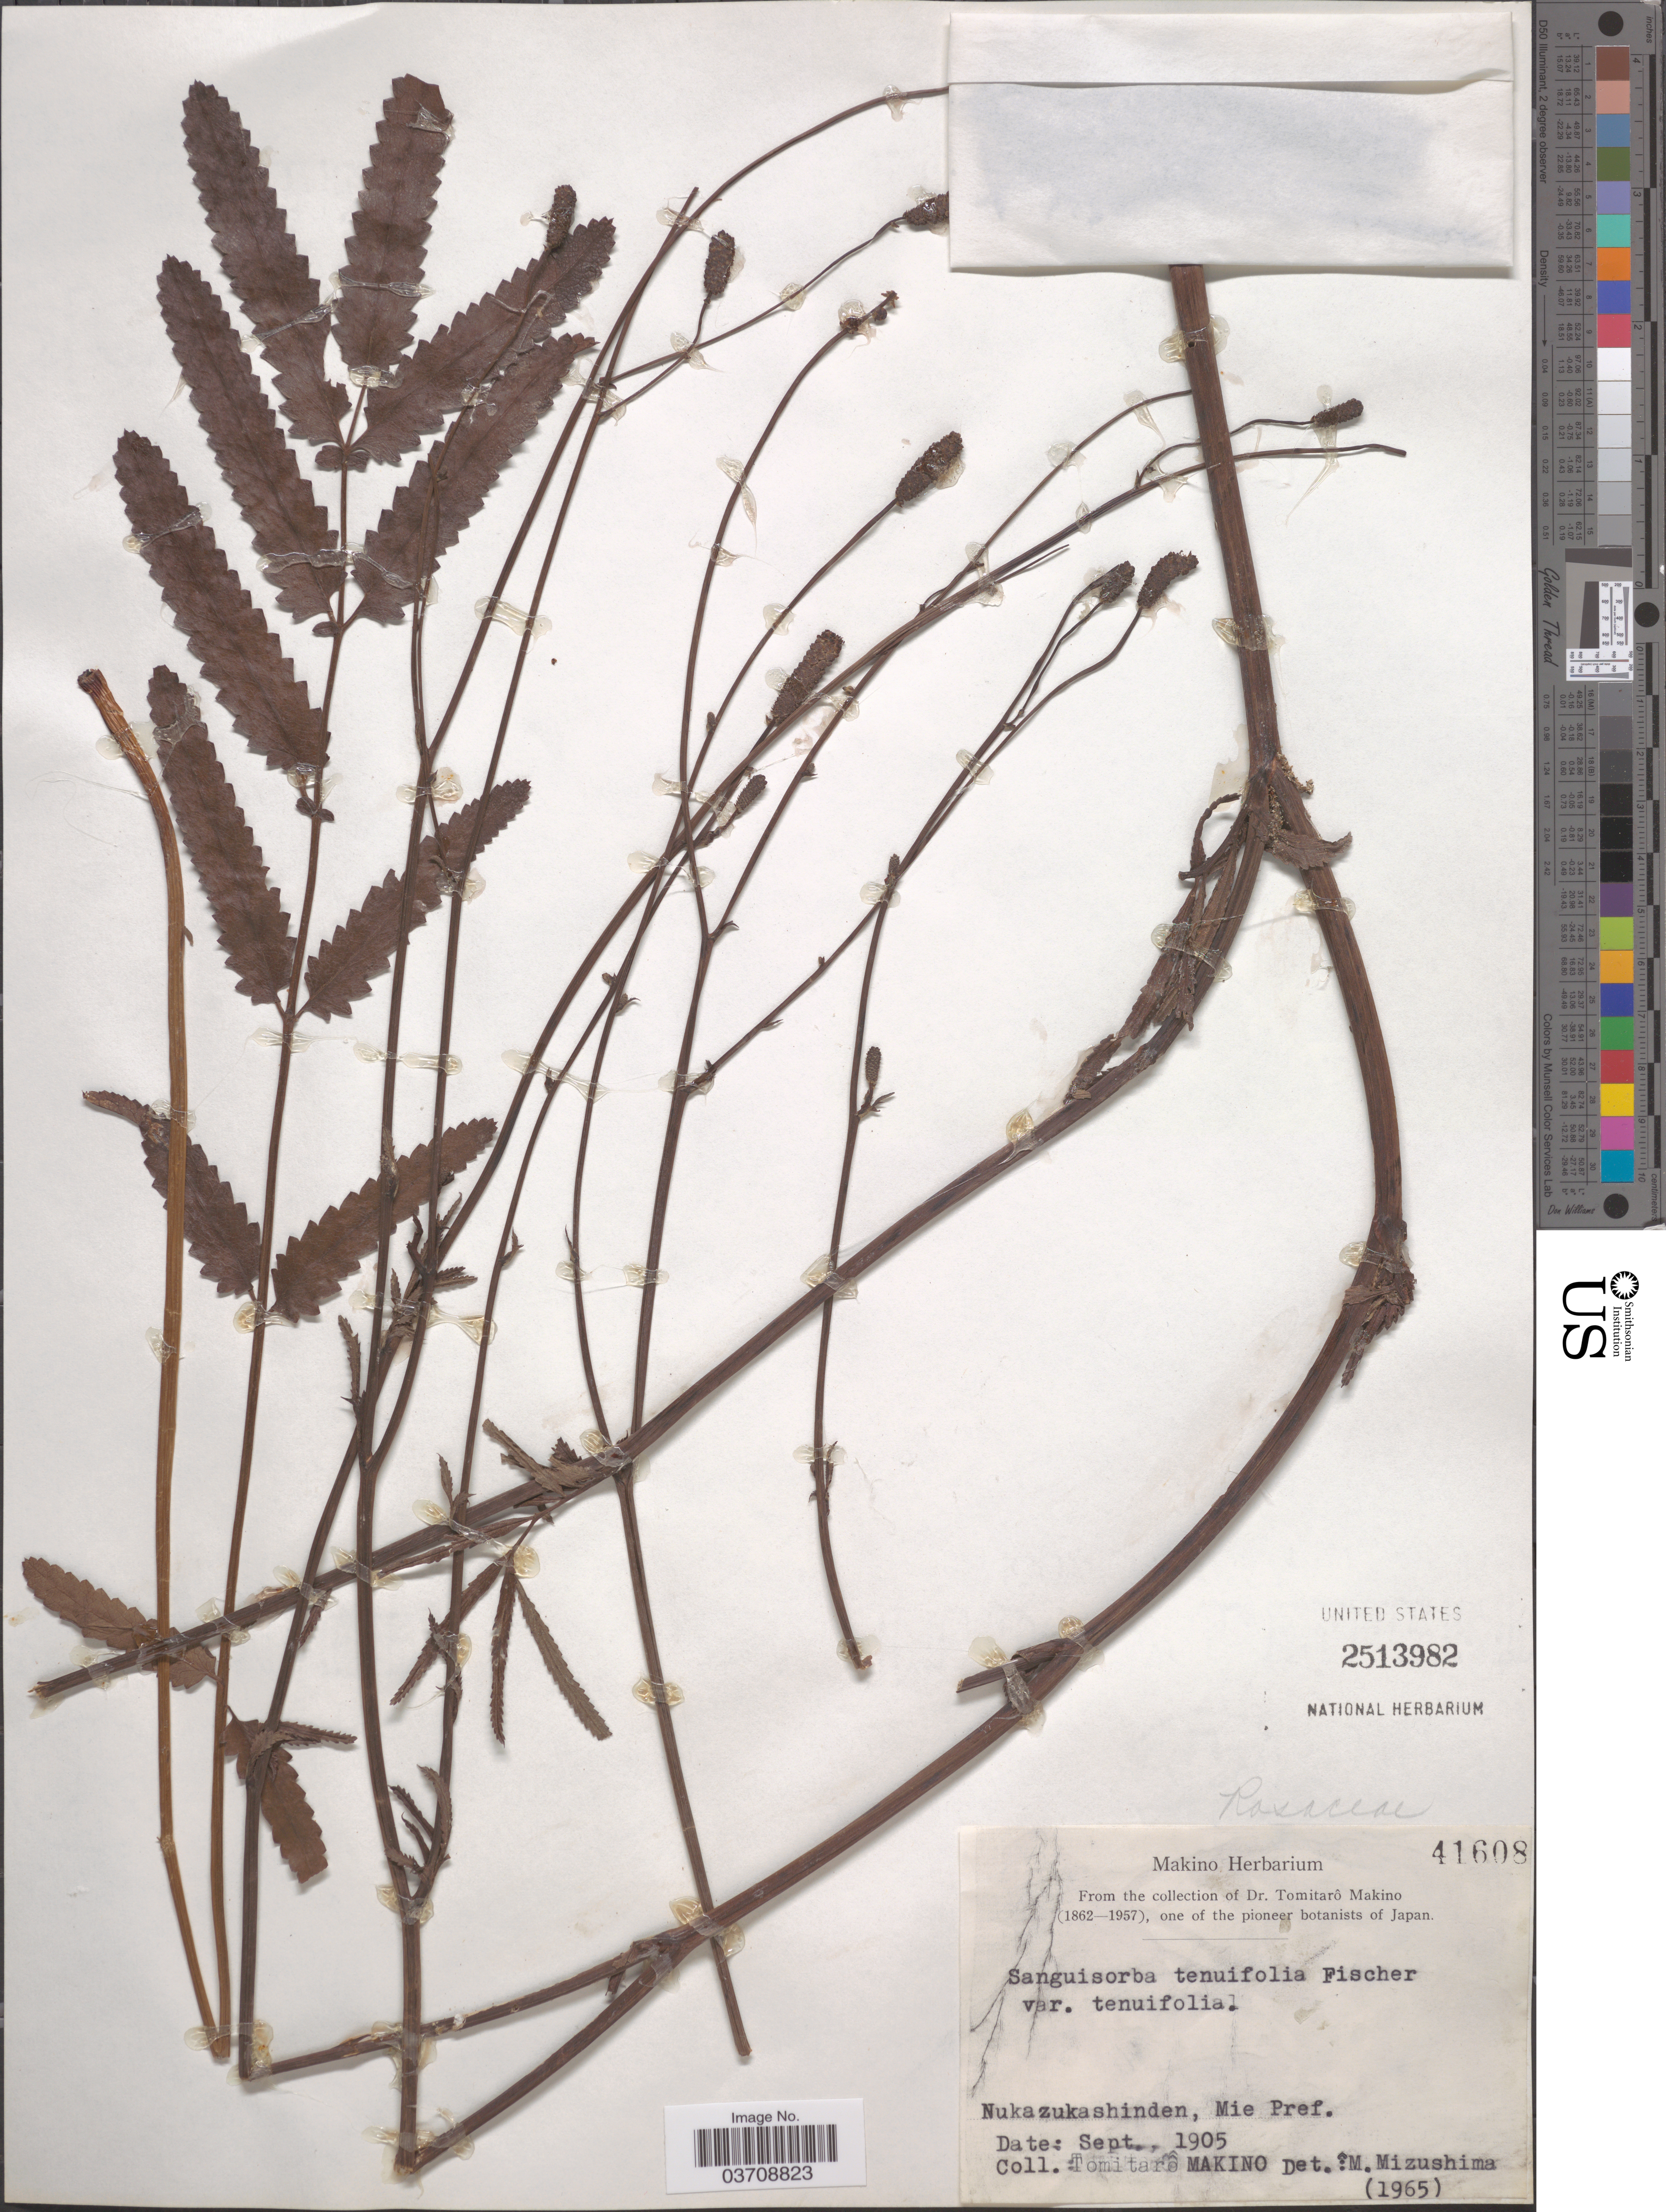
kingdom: Plantae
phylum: Tracheophyta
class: Magnoliopsida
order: Rosales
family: Rosaceae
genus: Sanguisorba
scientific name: Sanguisorba tenuifolia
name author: Fisch. ex Link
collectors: T. Makino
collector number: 41608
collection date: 1905-09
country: Japan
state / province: Mie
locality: Nukazukashinden, Mie Pref.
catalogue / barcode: US 2513982